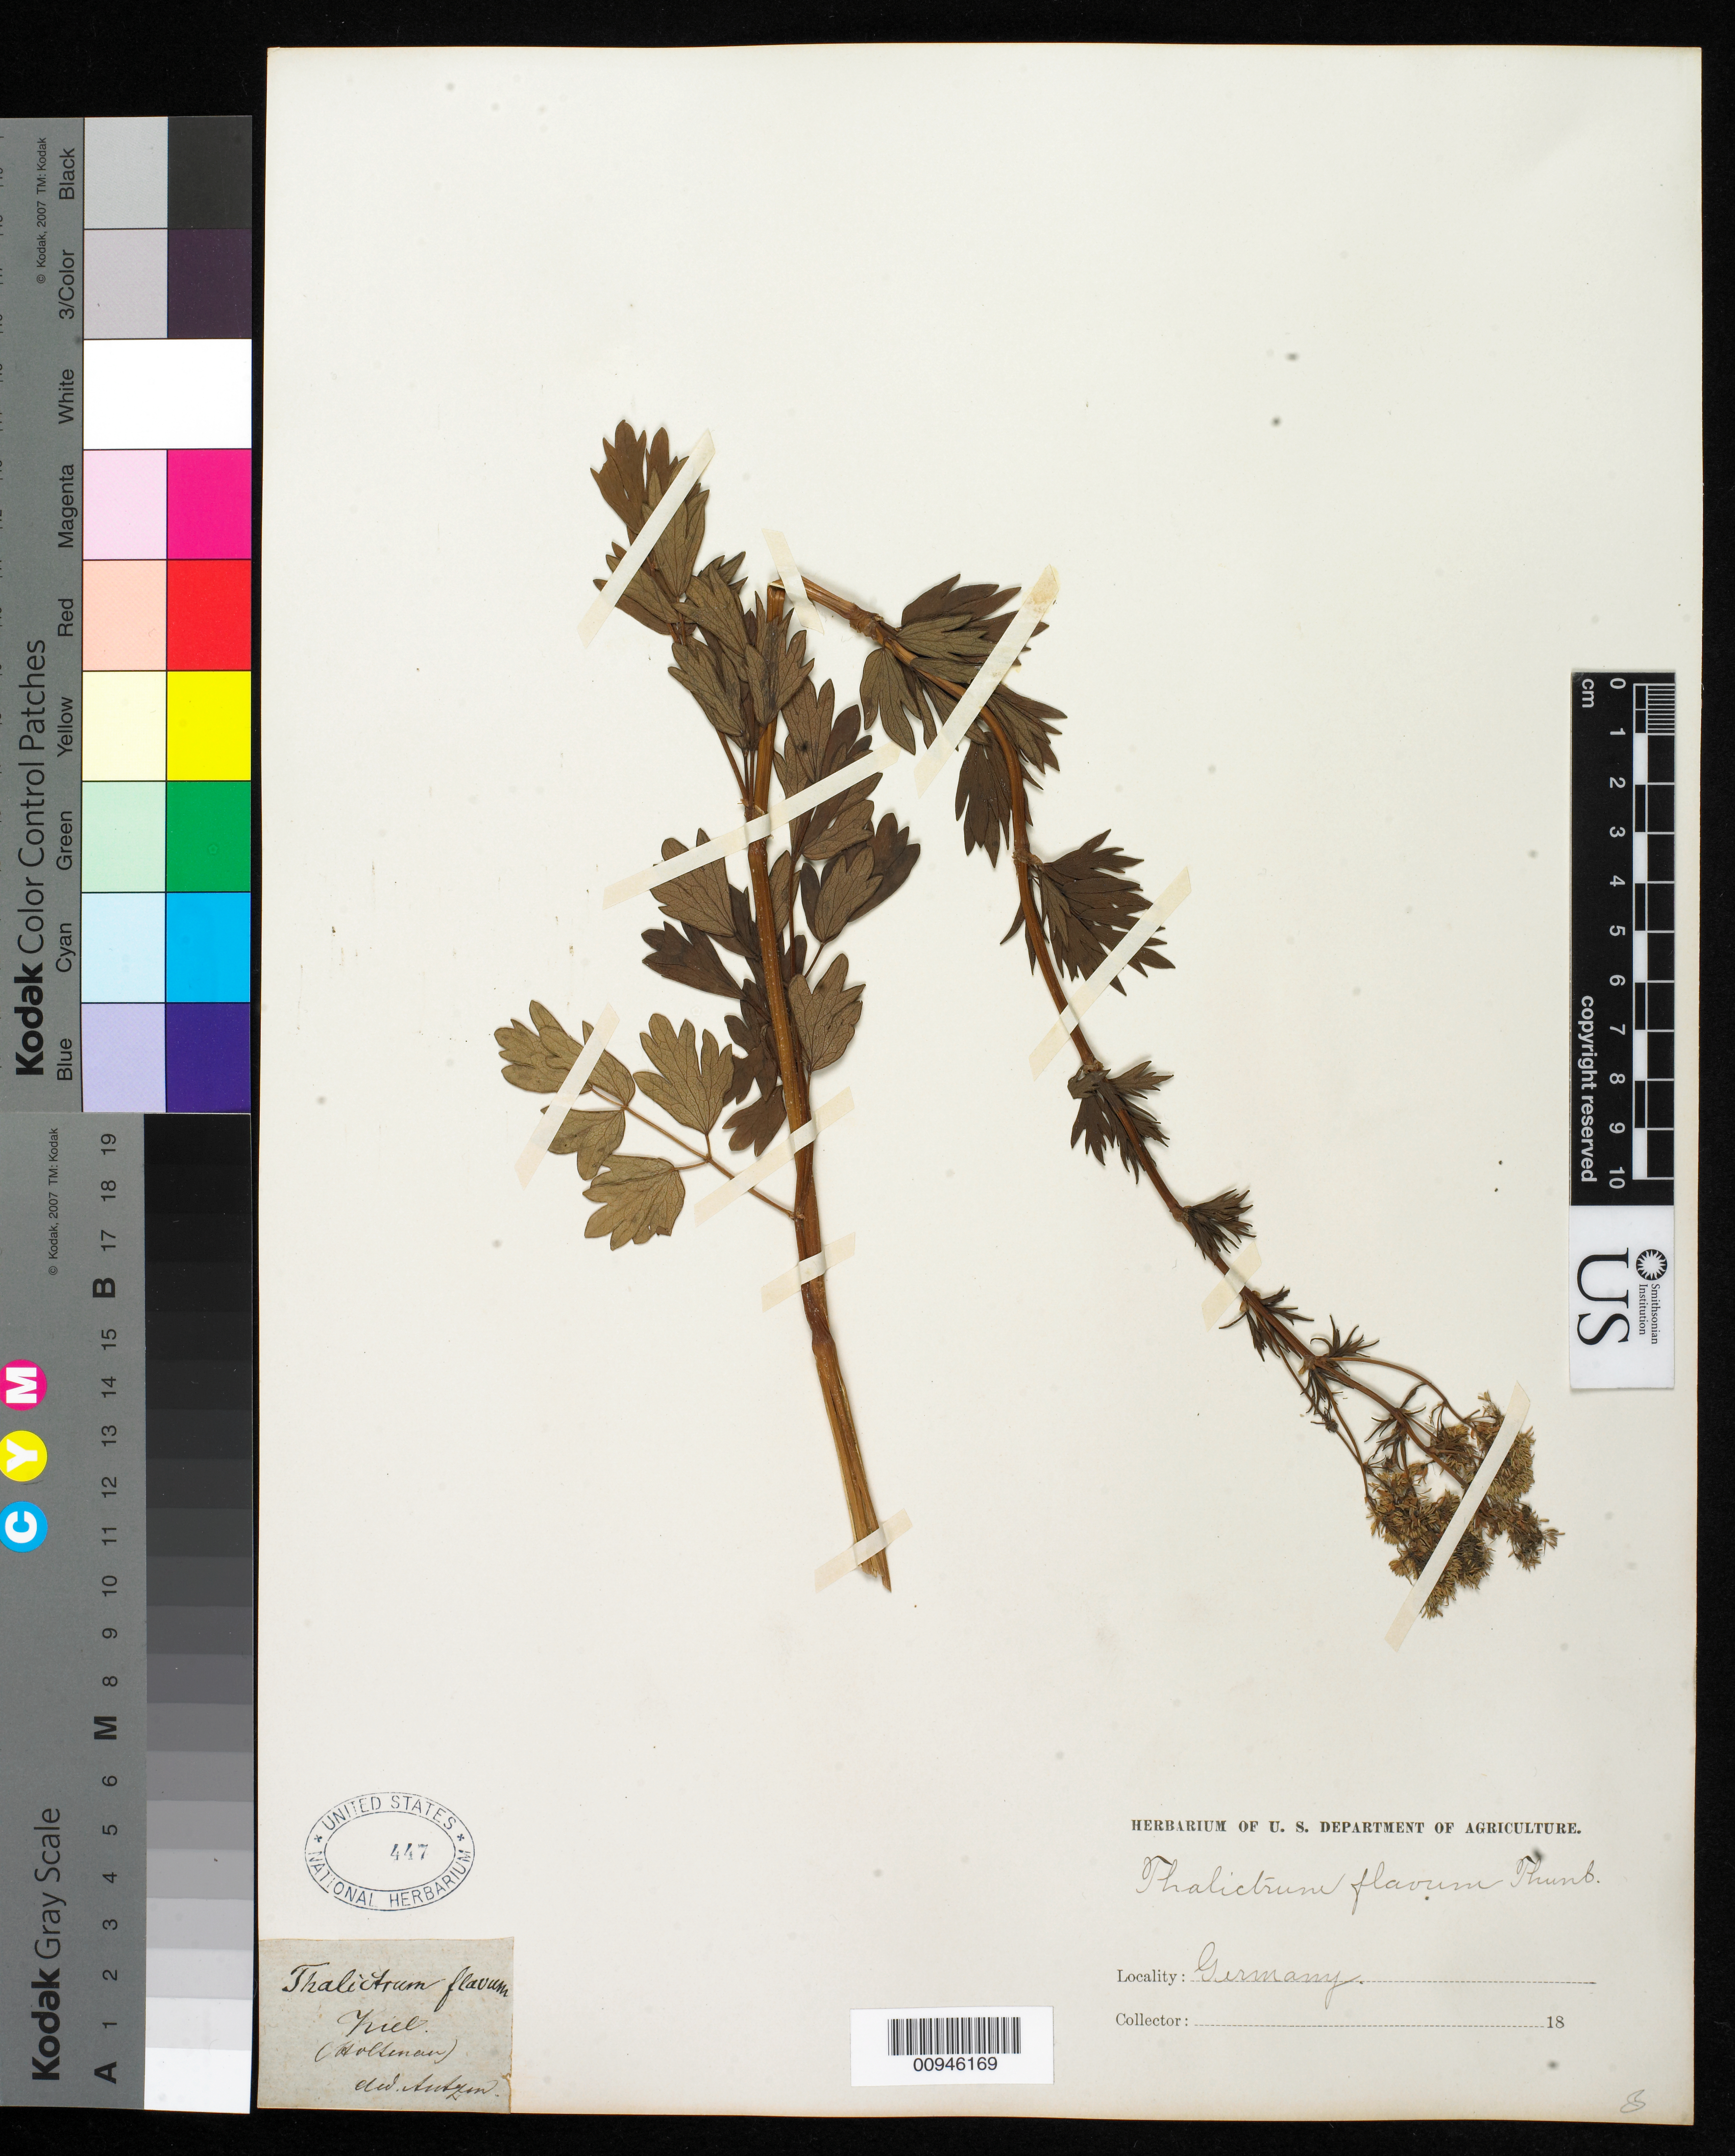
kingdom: Plantae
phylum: Tracheophyta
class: Magnoliopsida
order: Ranunculales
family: Ranunculaceae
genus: Thalictrum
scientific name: Thalictrum flavum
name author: L.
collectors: T. Holzmann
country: Germany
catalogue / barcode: US 447